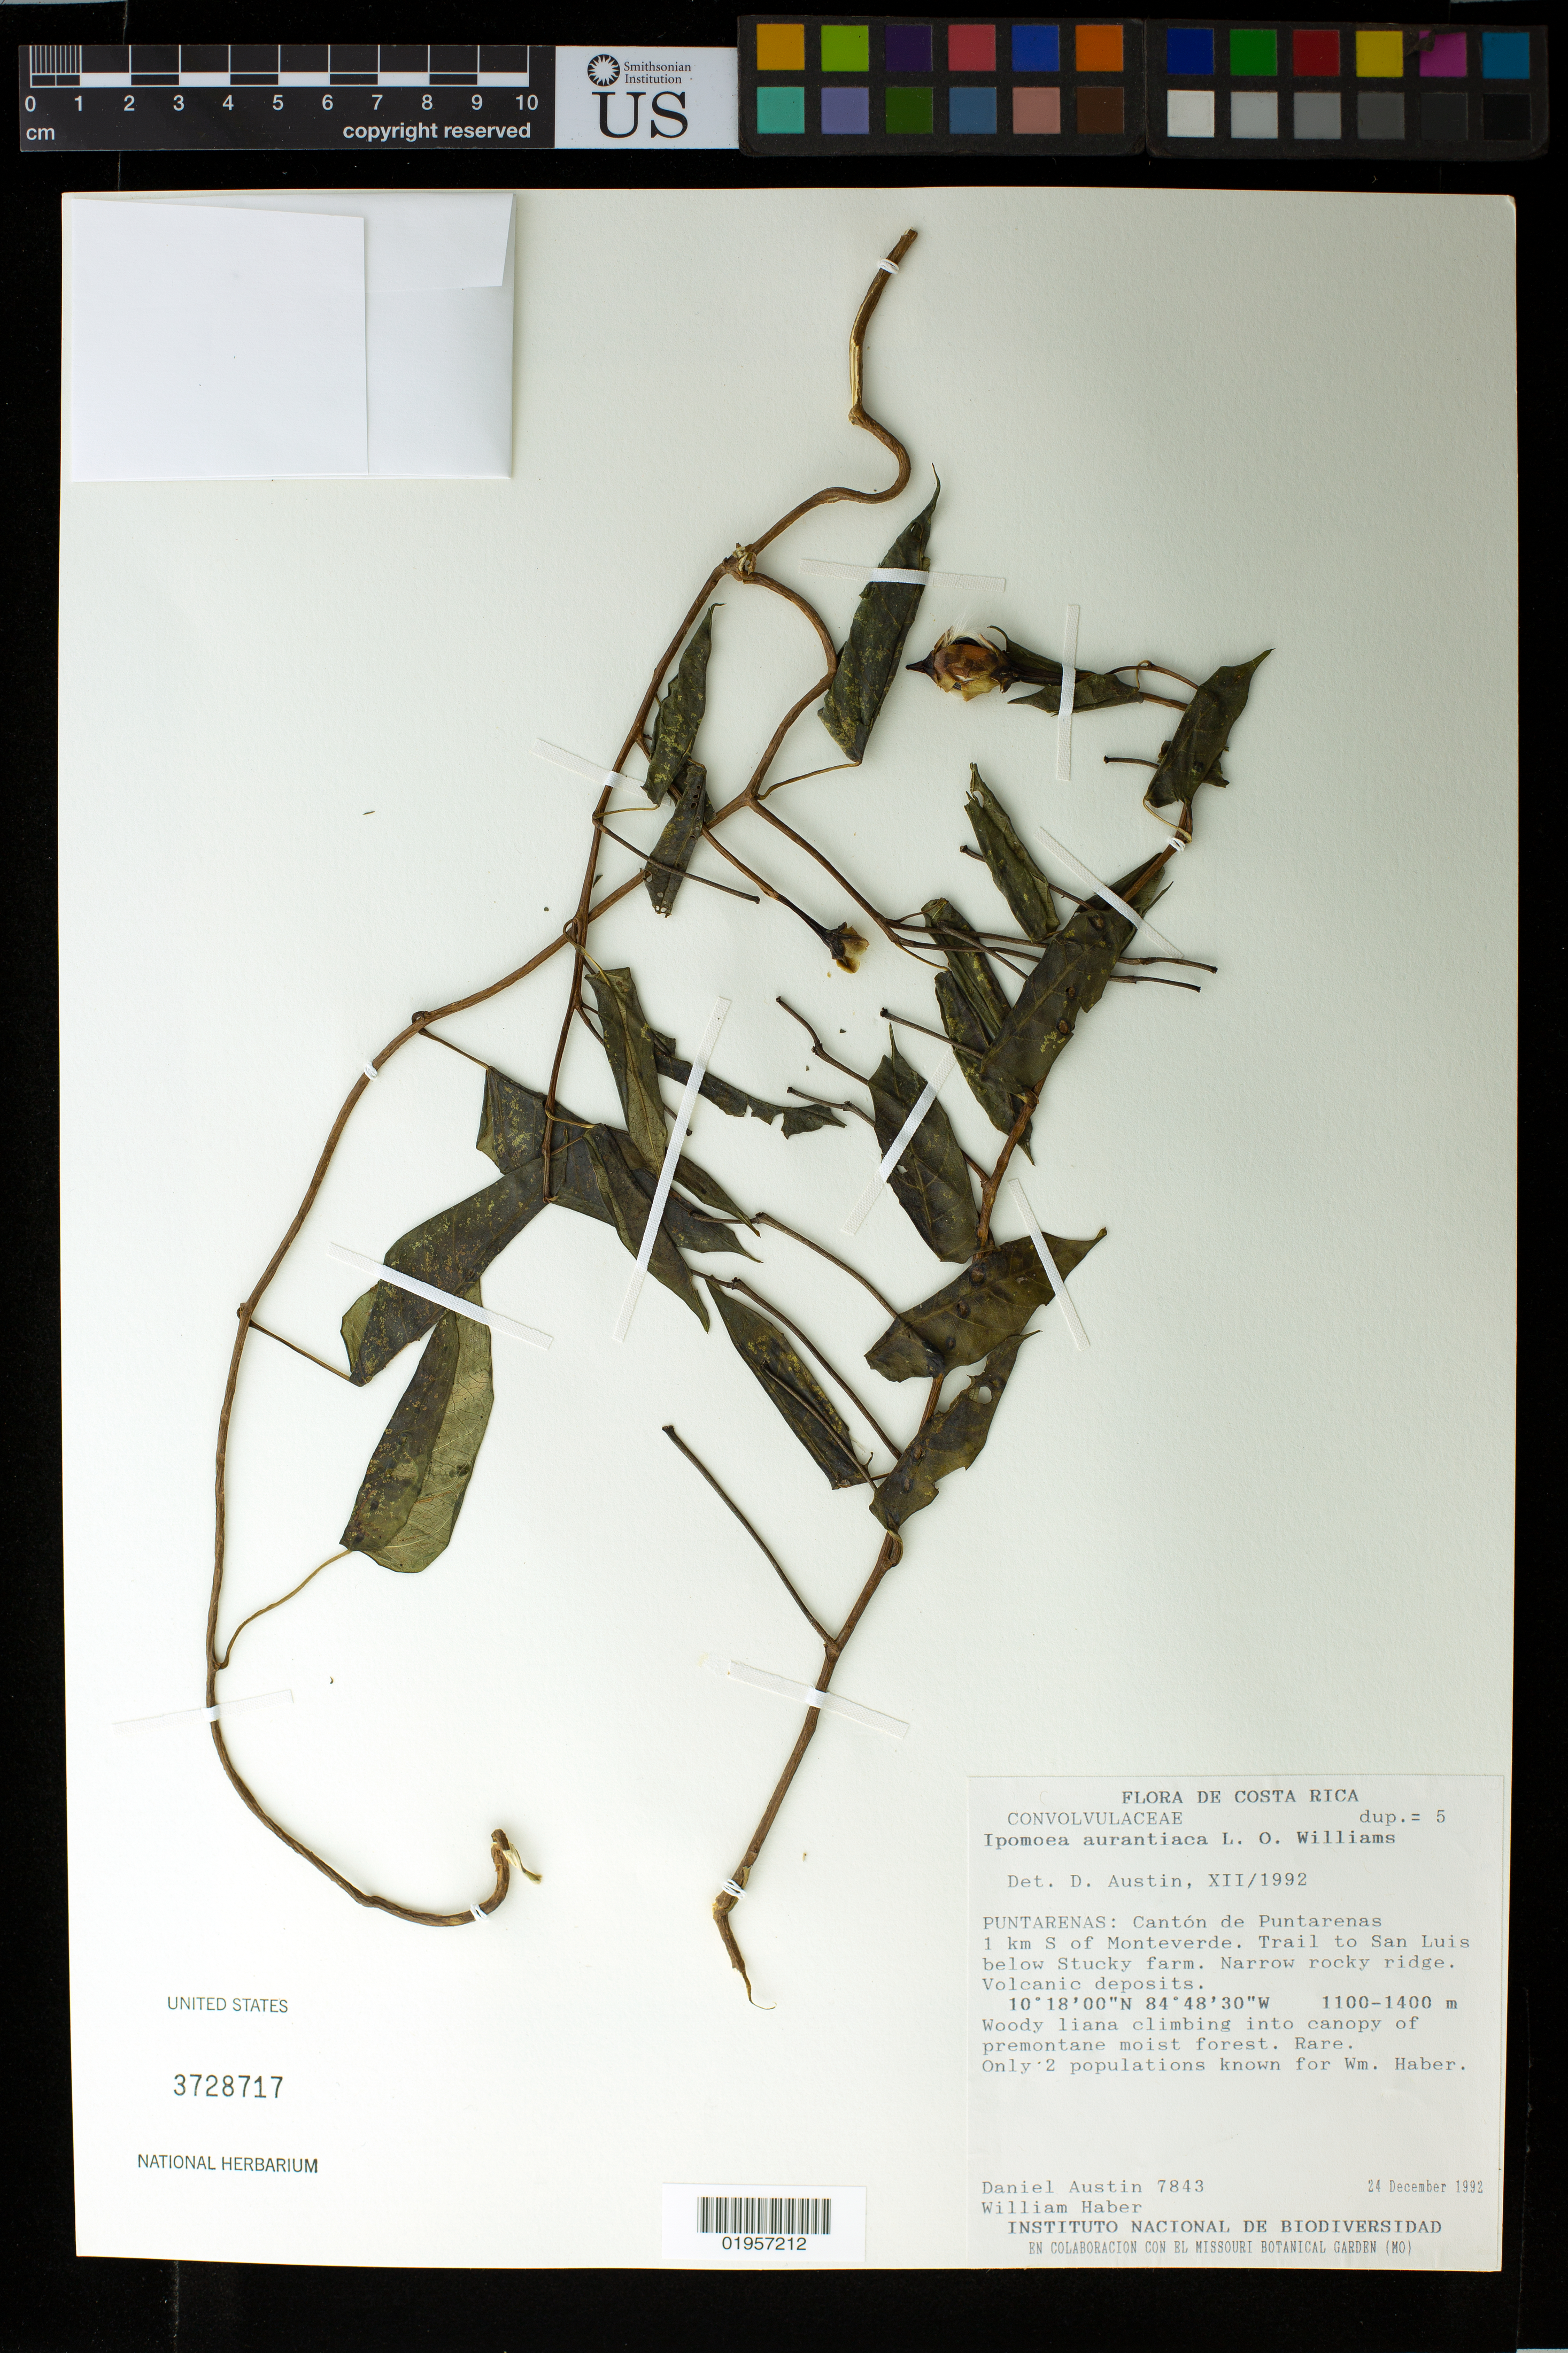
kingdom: Plantae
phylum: Tracheophyta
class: Magnoliopsida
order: Solanales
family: Convolvulaceae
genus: Ipomoea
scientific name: Ipomoea aurantiaca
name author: L.O. Williams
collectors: D. Austin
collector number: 7843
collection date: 1992-12-24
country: Costa Rica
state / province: Puntarenas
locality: Canton de Puntarenas, 1 km S of Monteverde, trail to San Luis below Stucky farm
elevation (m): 1100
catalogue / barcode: US 3728717